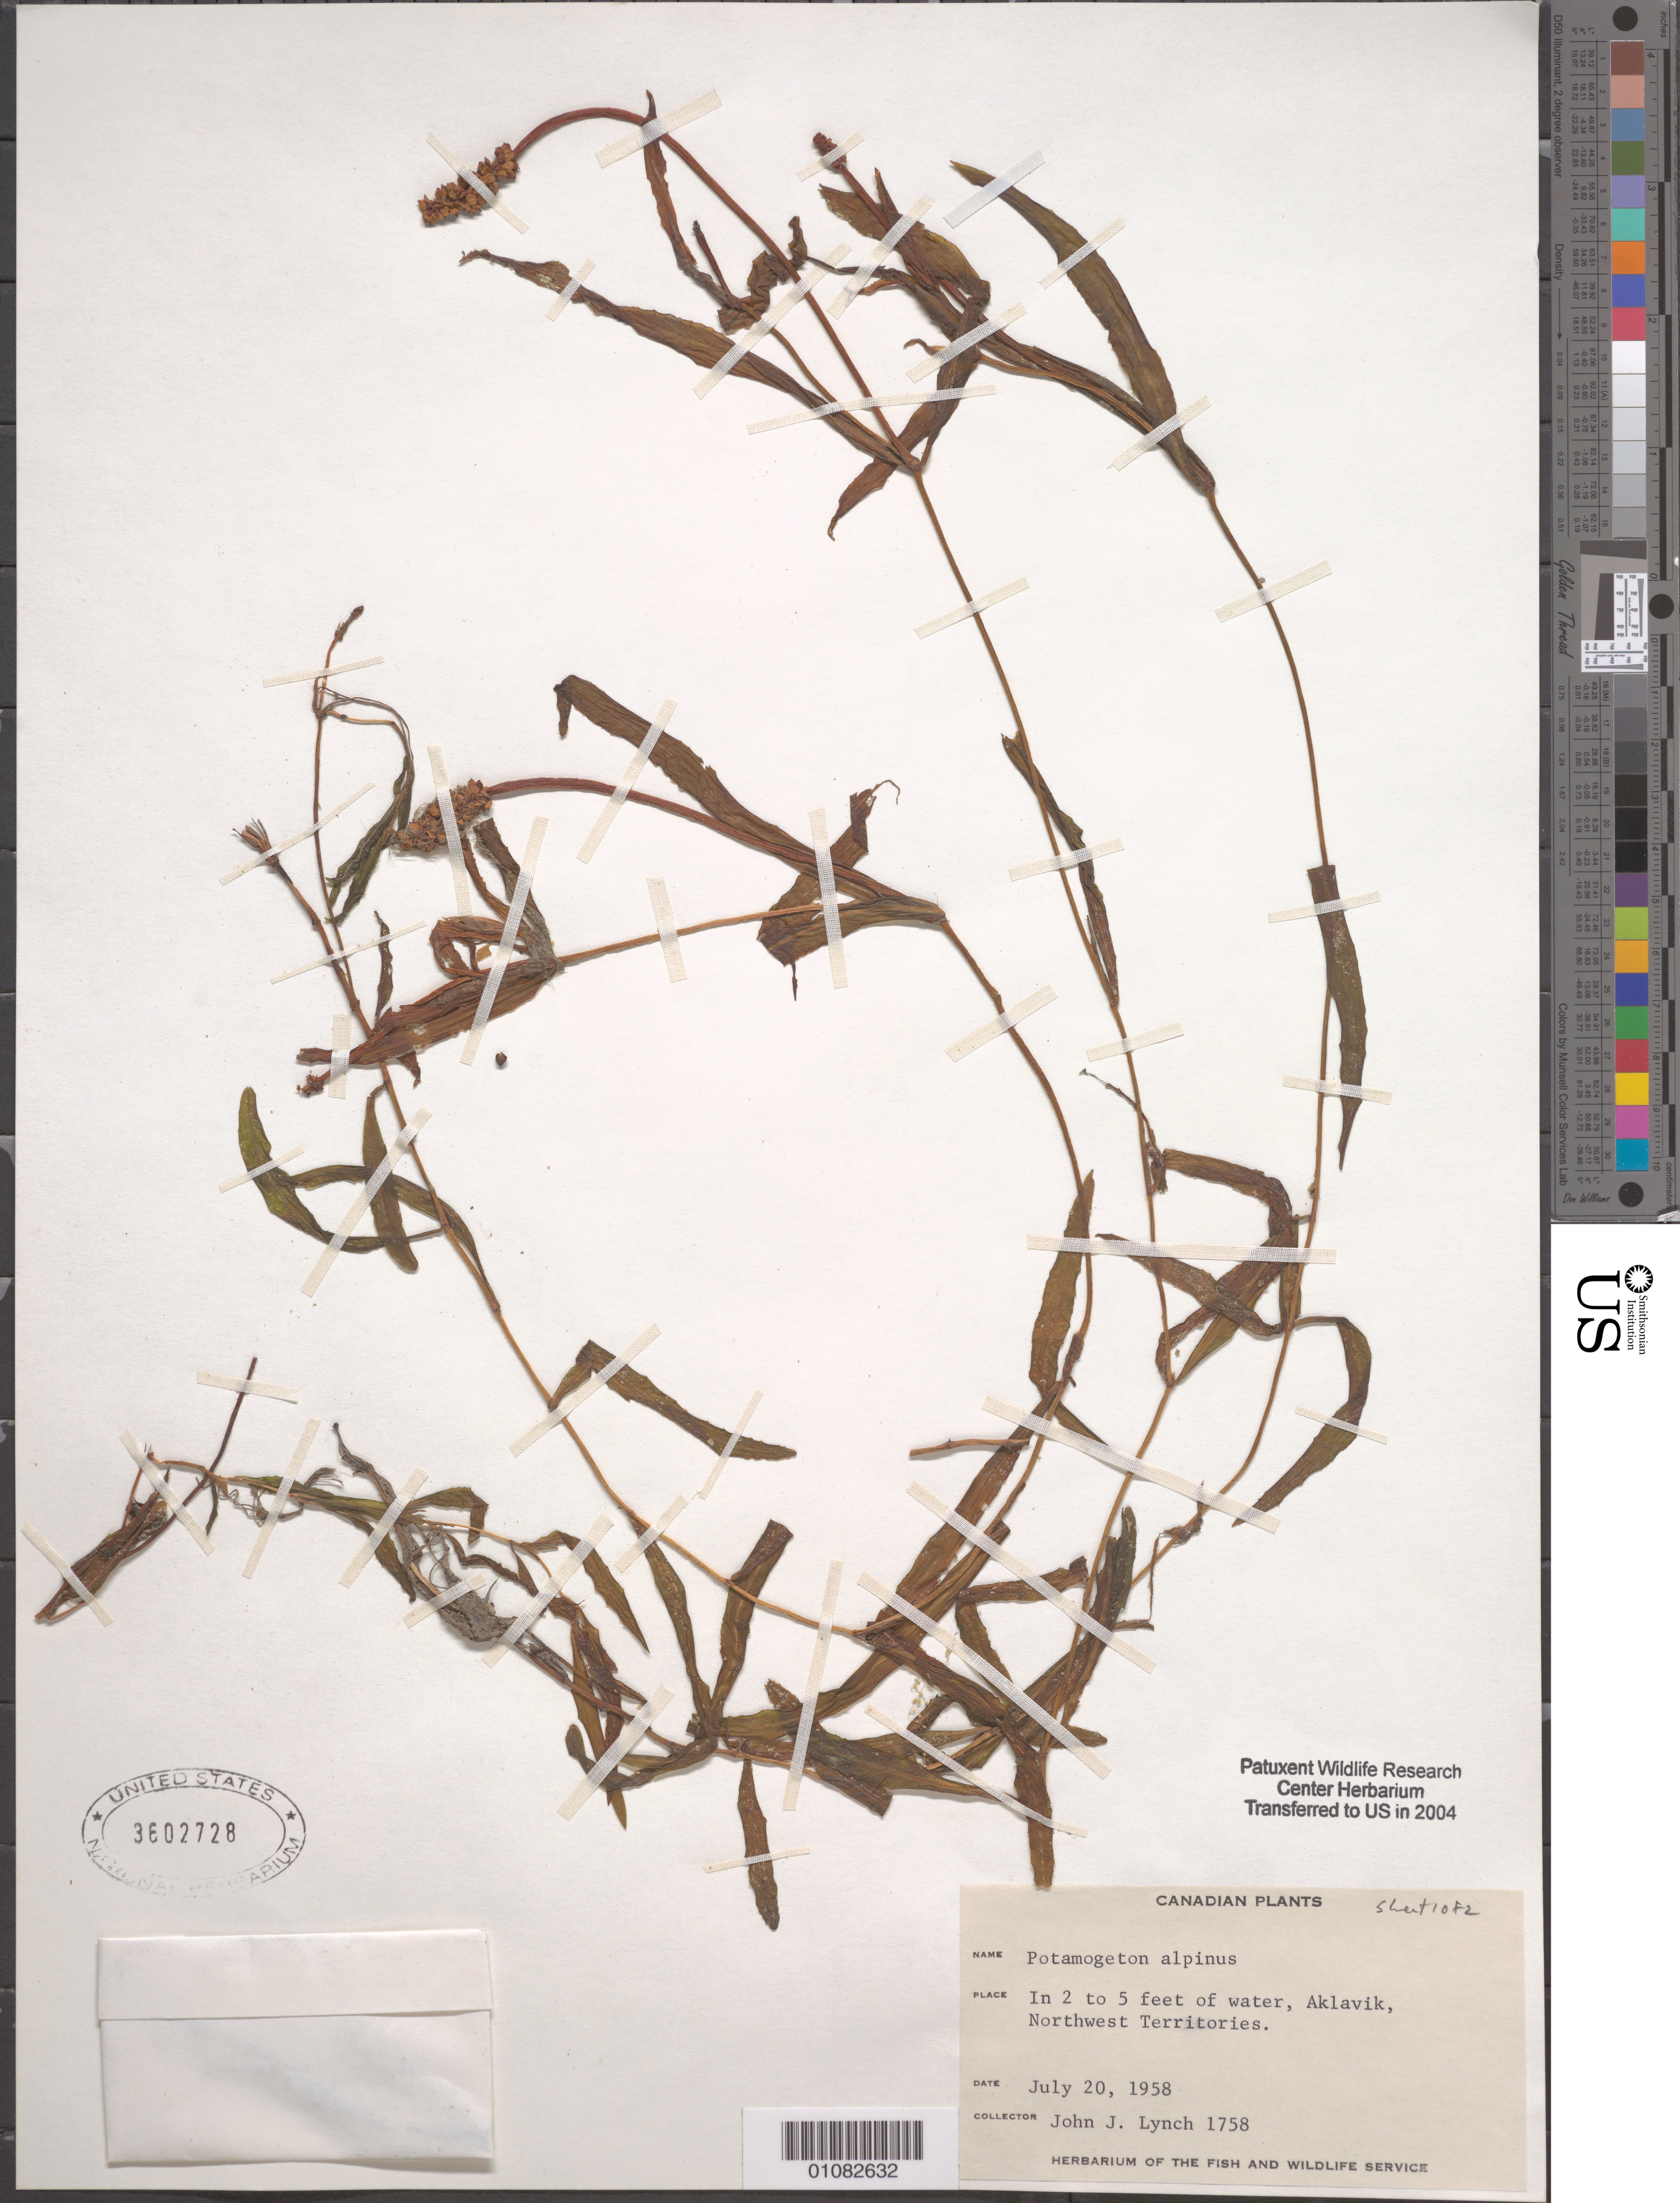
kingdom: Plantae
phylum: Tracheophyta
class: Liliopsida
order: Alismatales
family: Potamogetonaceae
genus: Potamogeton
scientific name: Potamogeton alpinus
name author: Balb.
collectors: J. Lynch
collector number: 1758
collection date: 1958-07-20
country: Canada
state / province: Northwest Territories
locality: Aklavik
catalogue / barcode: US 3602728